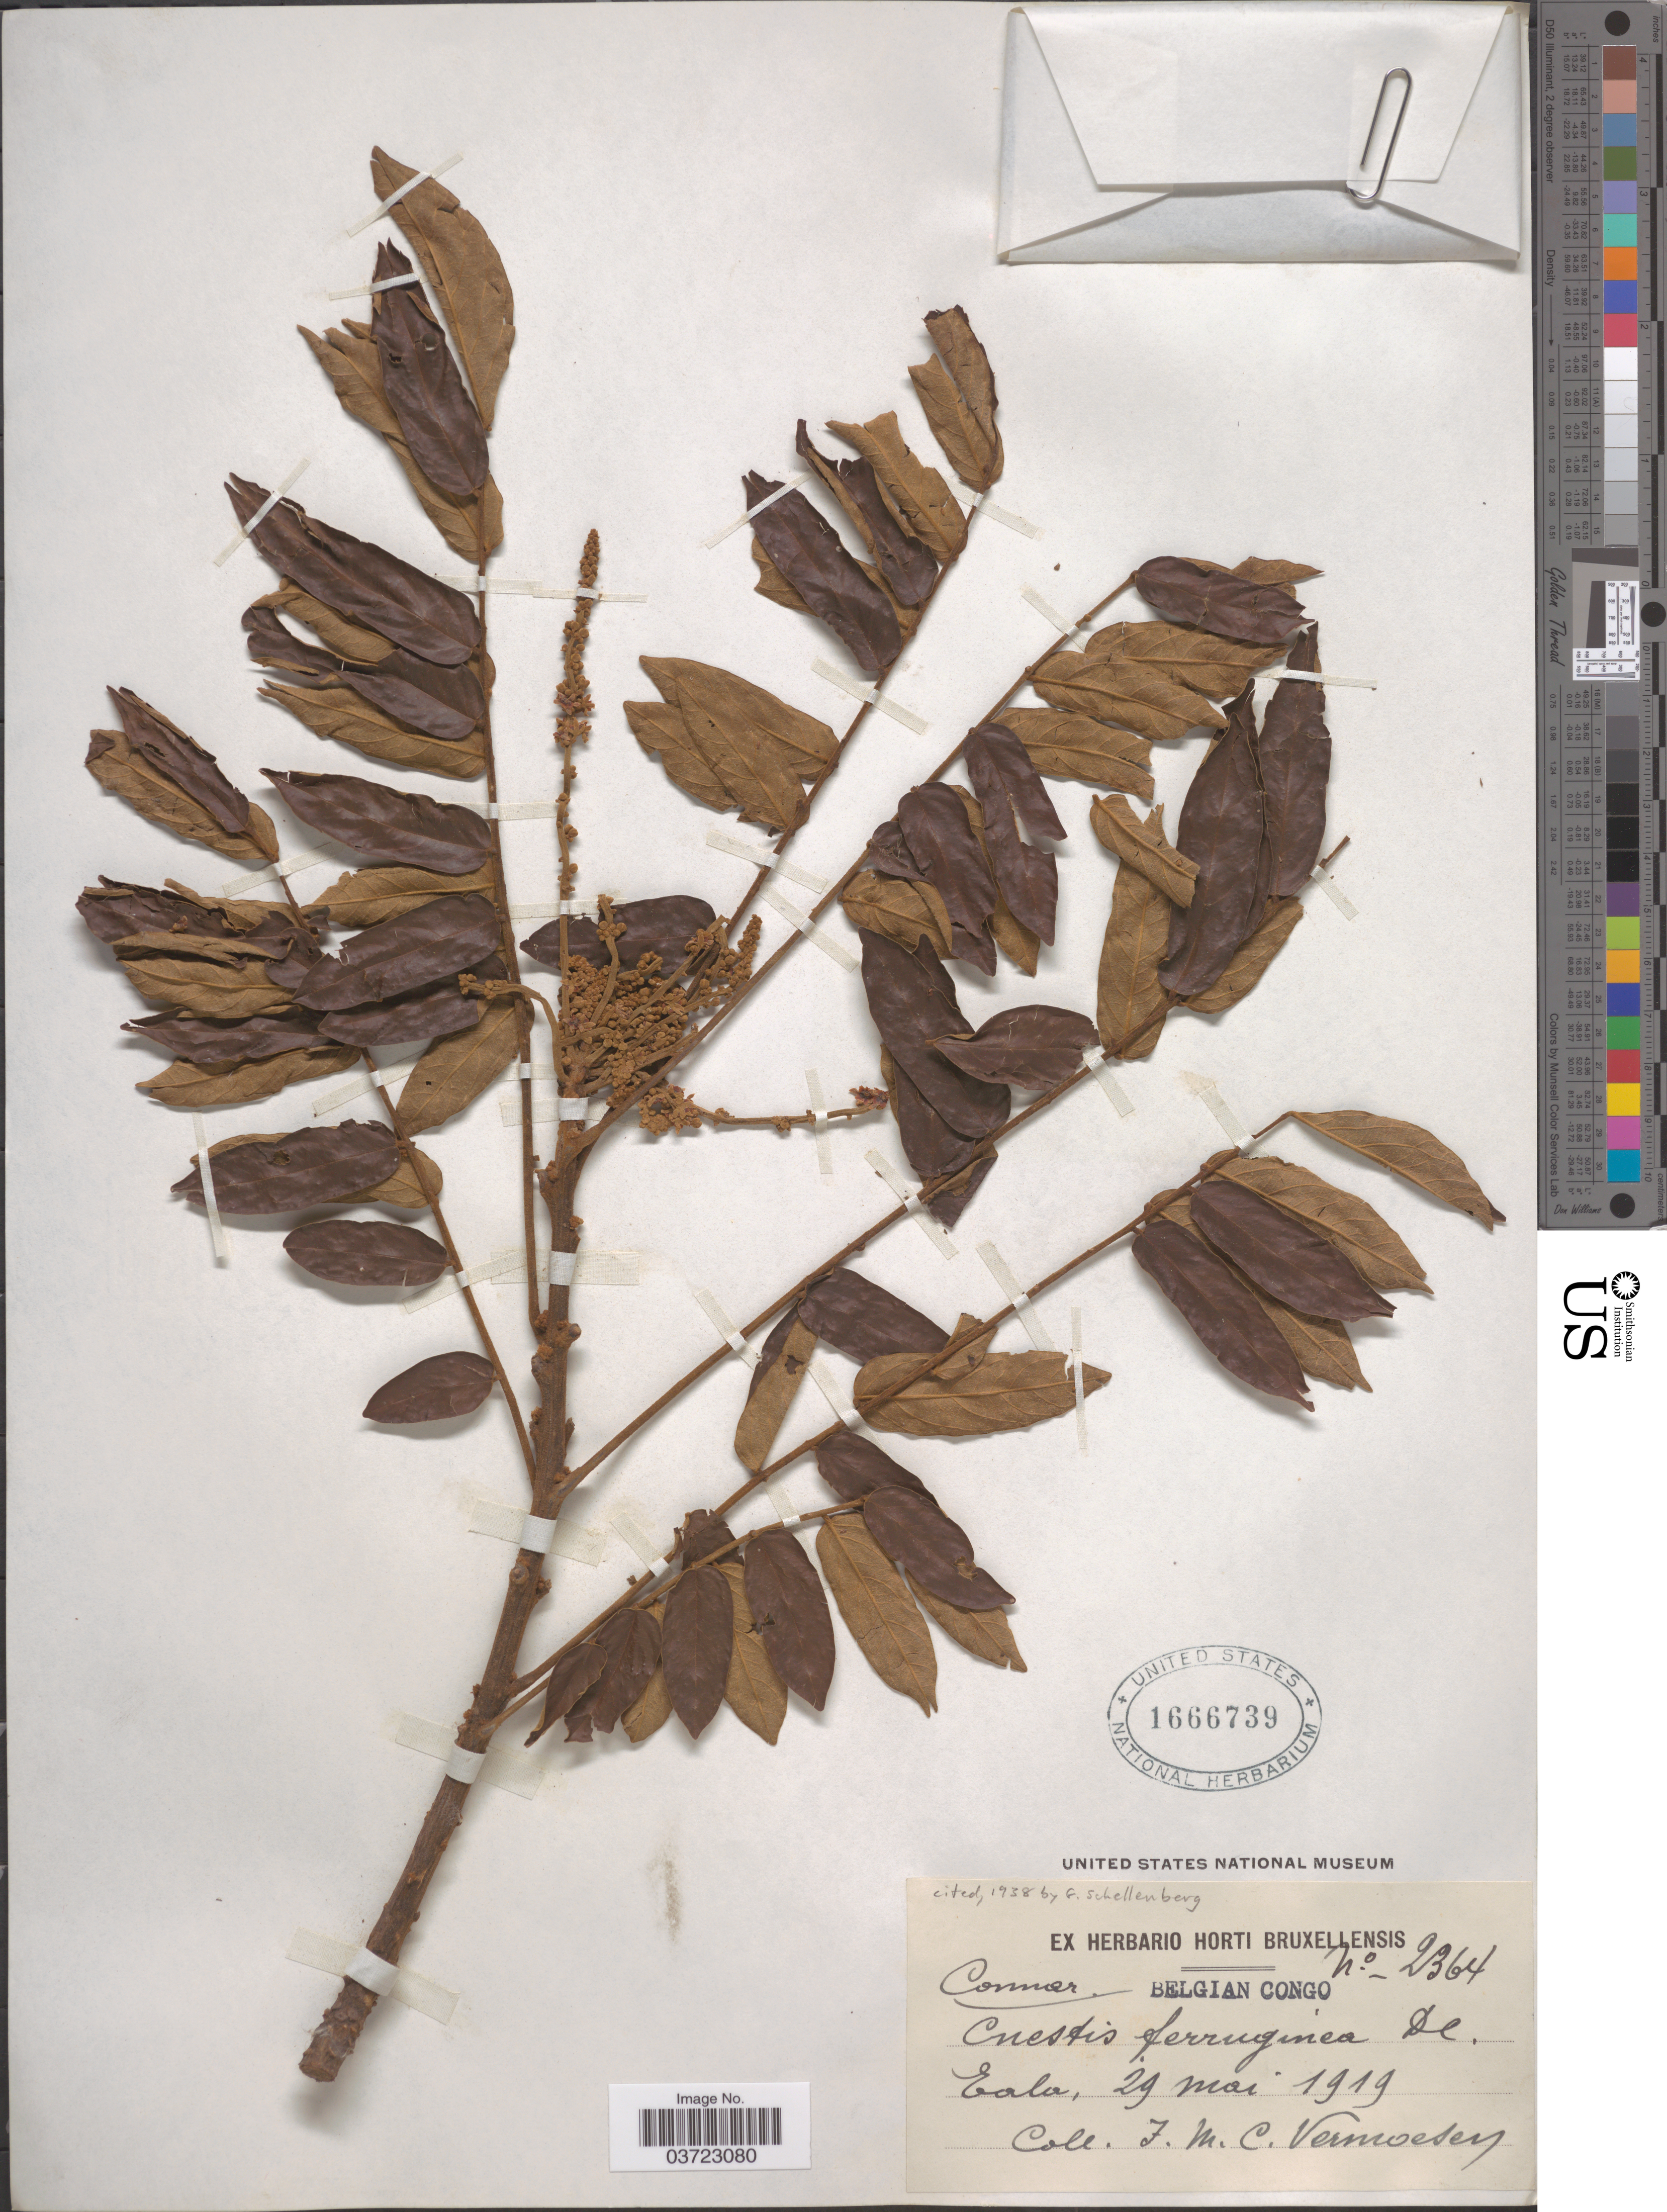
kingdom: Plantae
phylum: Tracheophyta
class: Magnoliopsida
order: Oxalidales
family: Connaraceae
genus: Cnestis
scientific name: Cnestis ferruginea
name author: Vahl ex DC.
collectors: C. Vermoesen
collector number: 2364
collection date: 1919-05-29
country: Congo, Democratic Republic of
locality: Belgian Congo. Eala.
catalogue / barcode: US 1666739